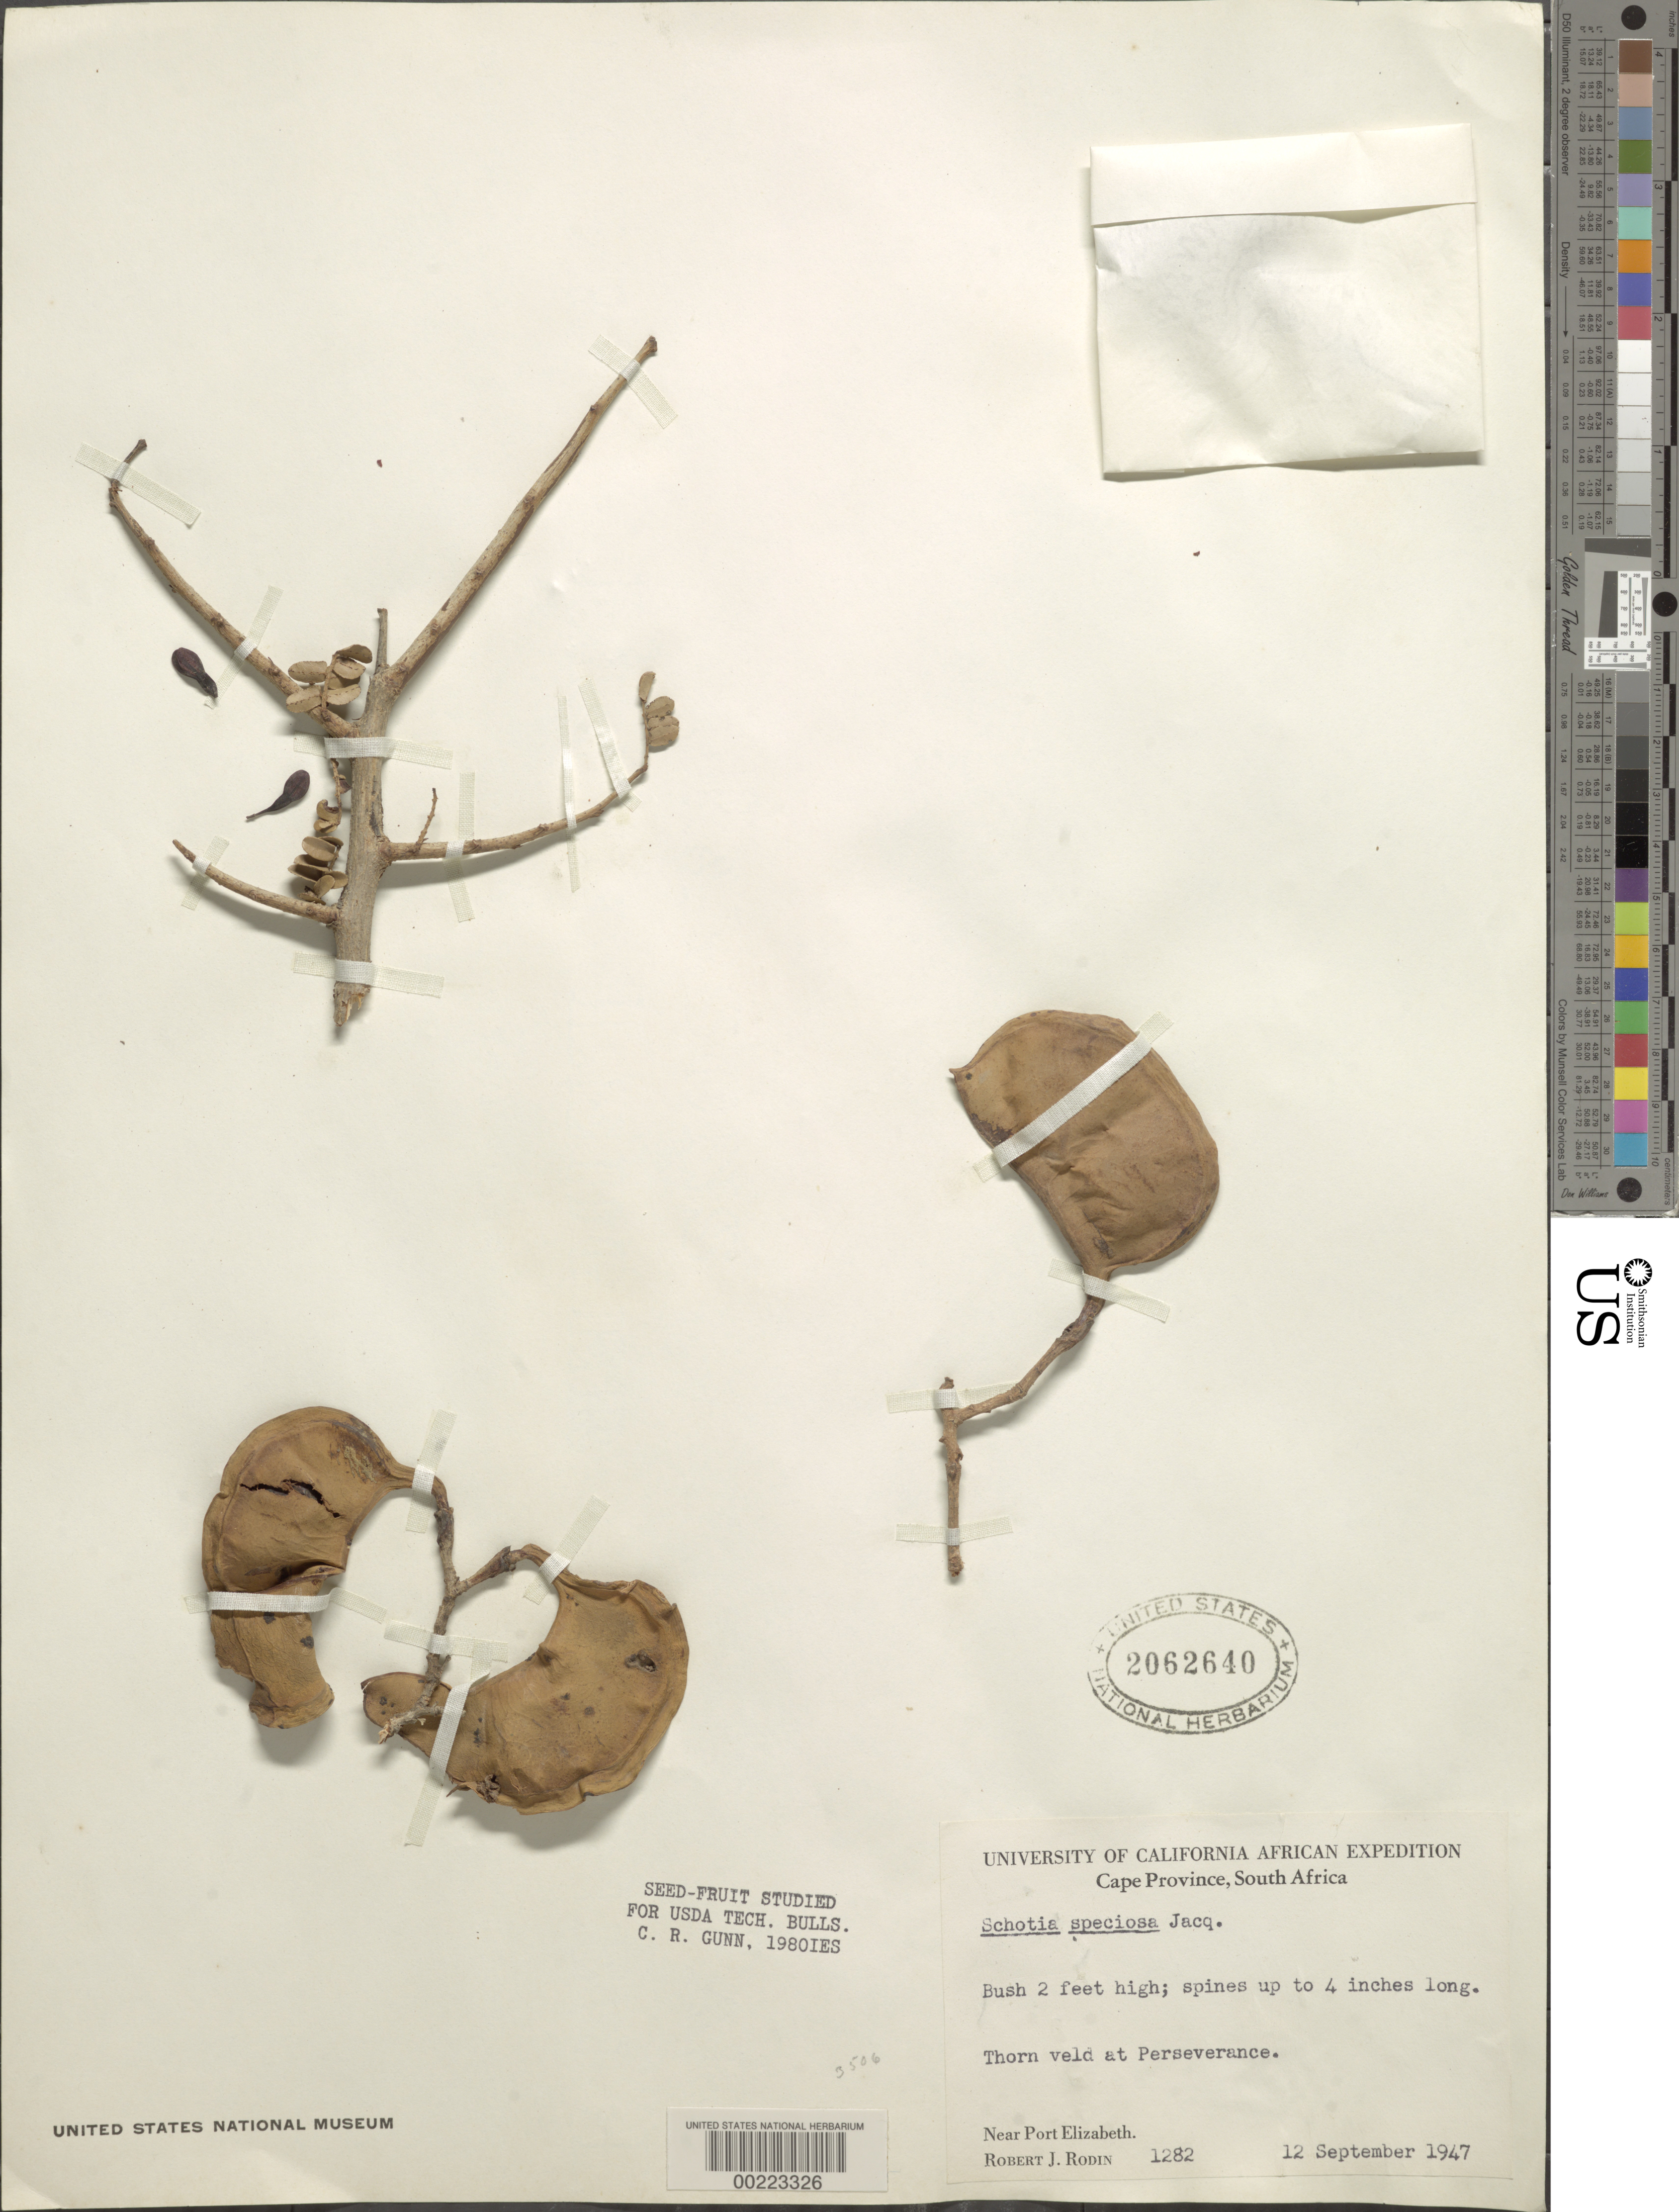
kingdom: Plantae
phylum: Tracheophyta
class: Magnoliopsida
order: Fabales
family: Fabaceae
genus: Schotia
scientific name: Schotia speciosa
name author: Jacq.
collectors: R. J. Rodin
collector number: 1282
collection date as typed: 12 Sep 1947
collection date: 1947-09-12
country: South Africa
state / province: Eastern Cape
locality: Perseverance; near port elizabeth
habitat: Thorn veld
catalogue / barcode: US 2062640